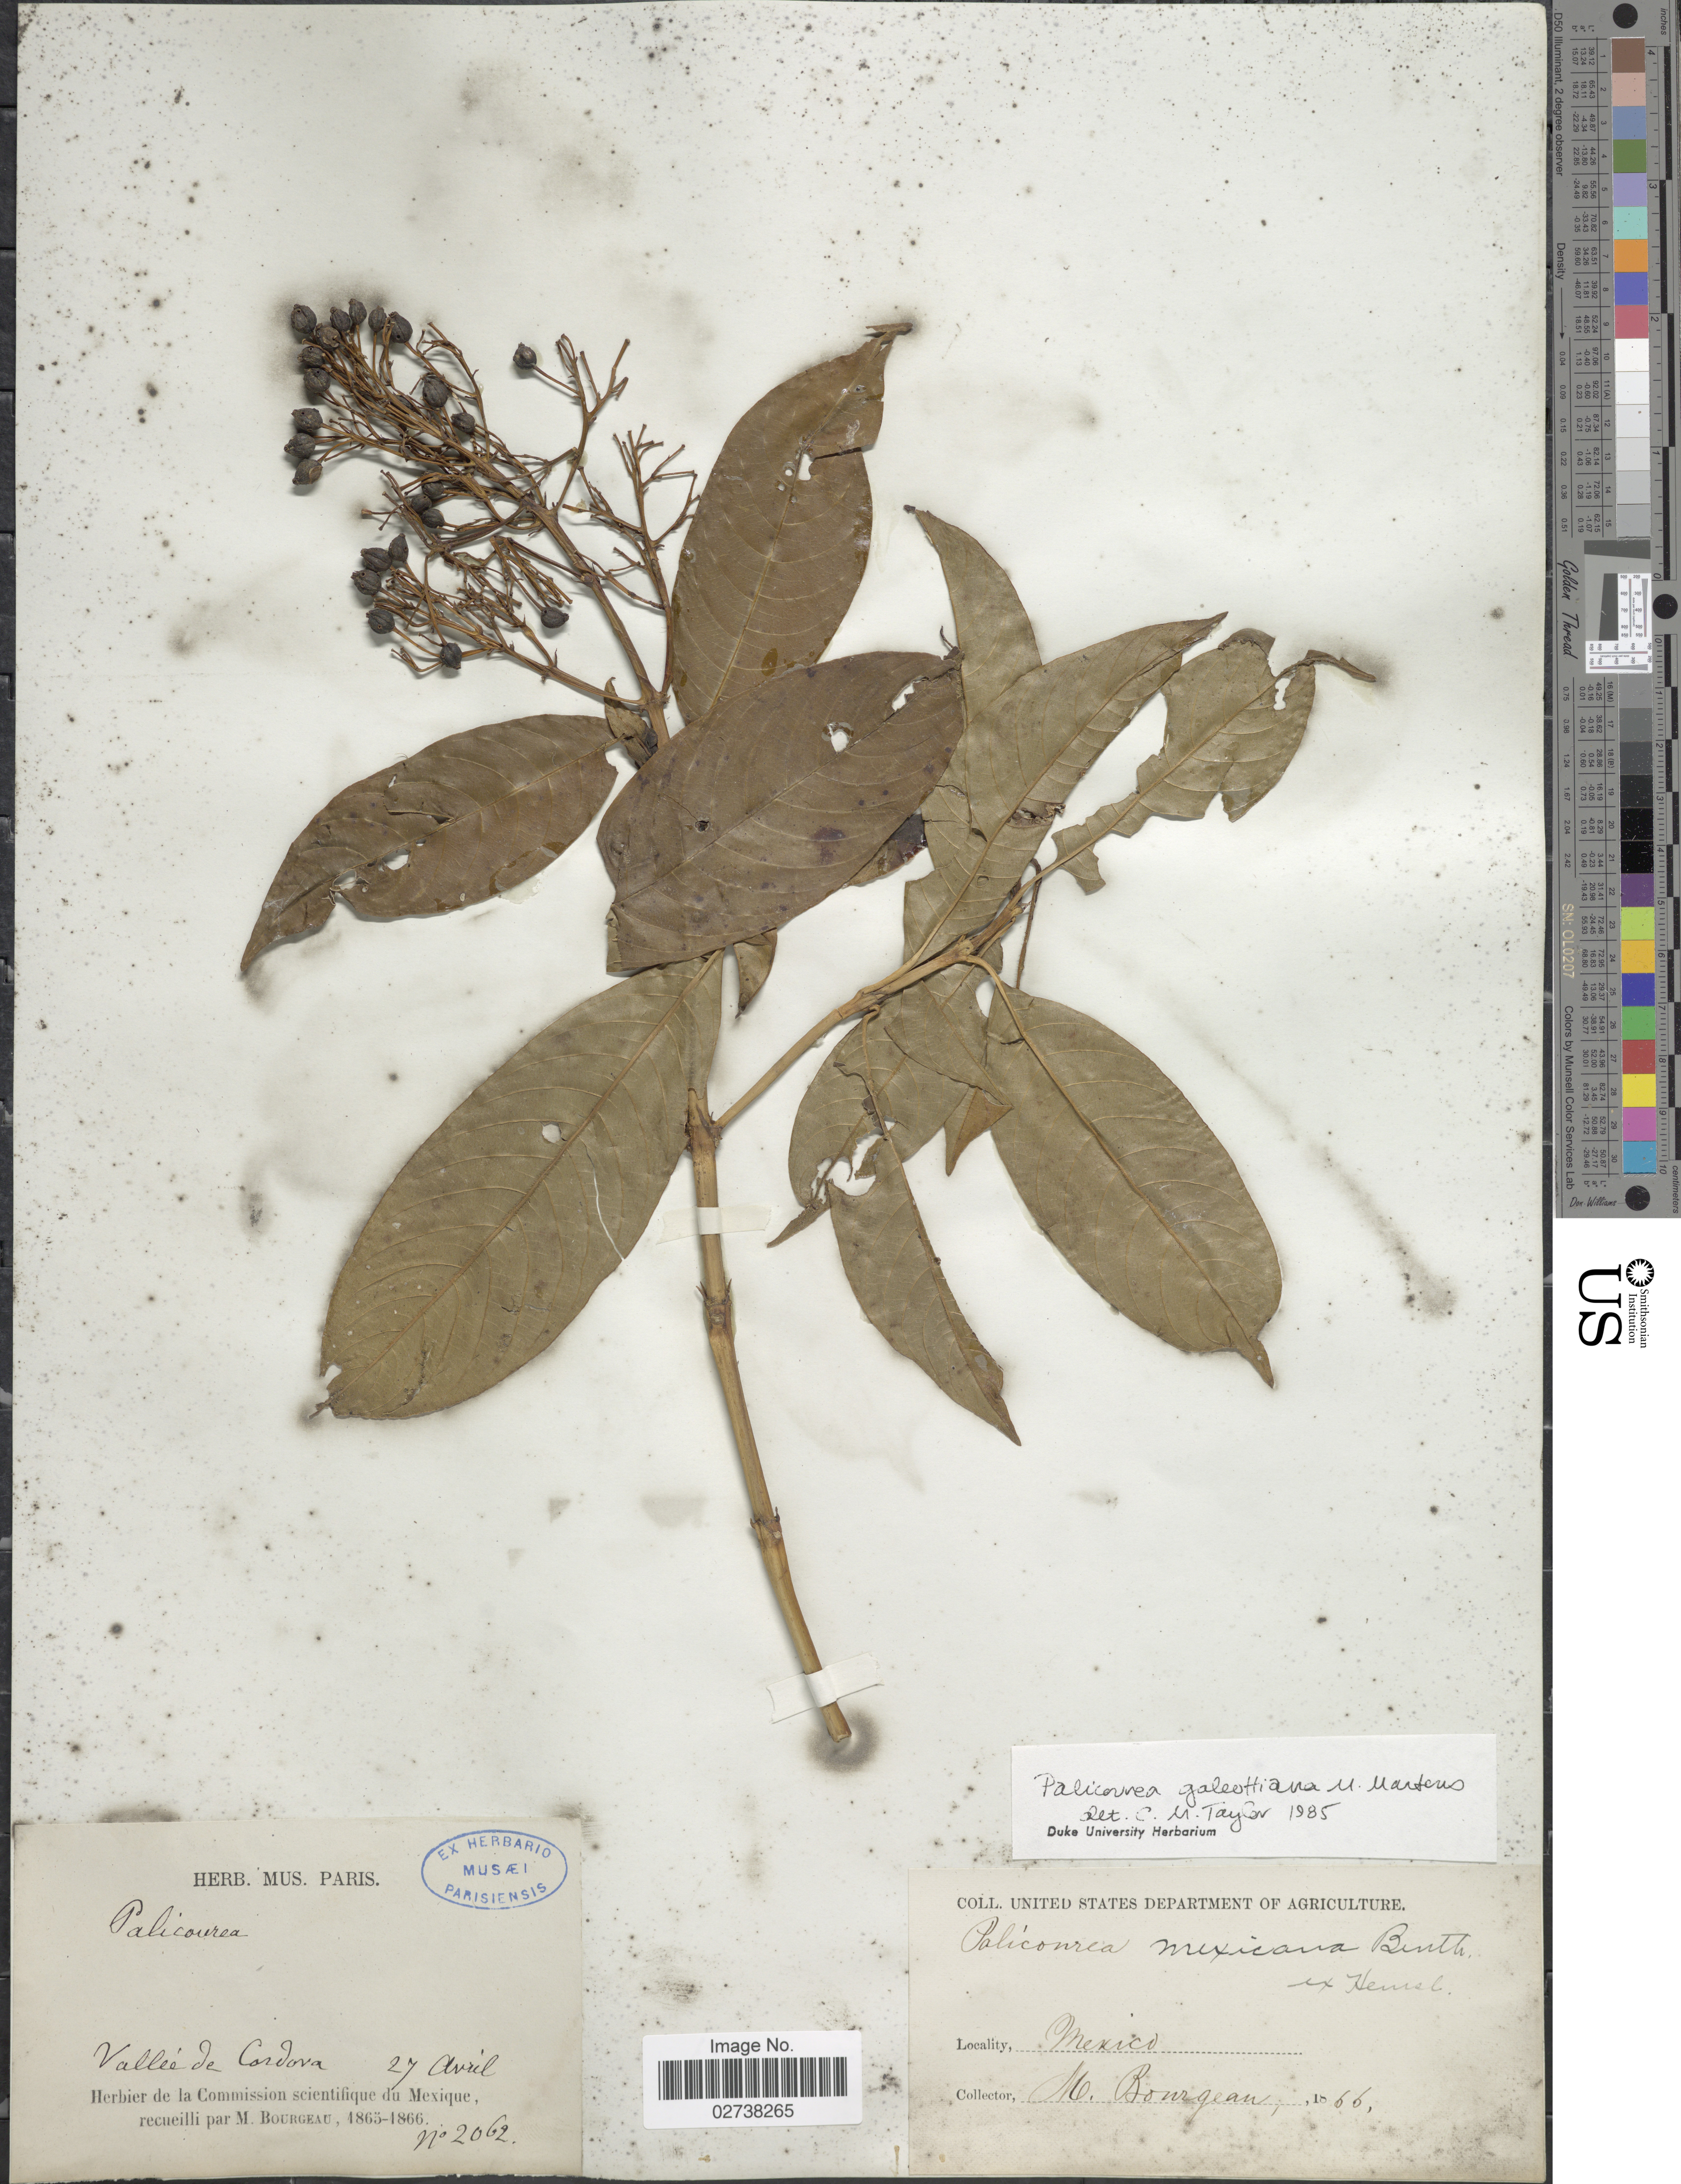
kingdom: Plantae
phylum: Tracheophyta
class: Magnoliopsida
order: Gentianales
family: Rubiaceae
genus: Palicourea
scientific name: Palicourea galeottiana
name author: M. Martens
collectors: M. Bourgeau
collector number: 2062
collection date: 1866-04-27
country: Mexico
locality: Vallee de Cordova